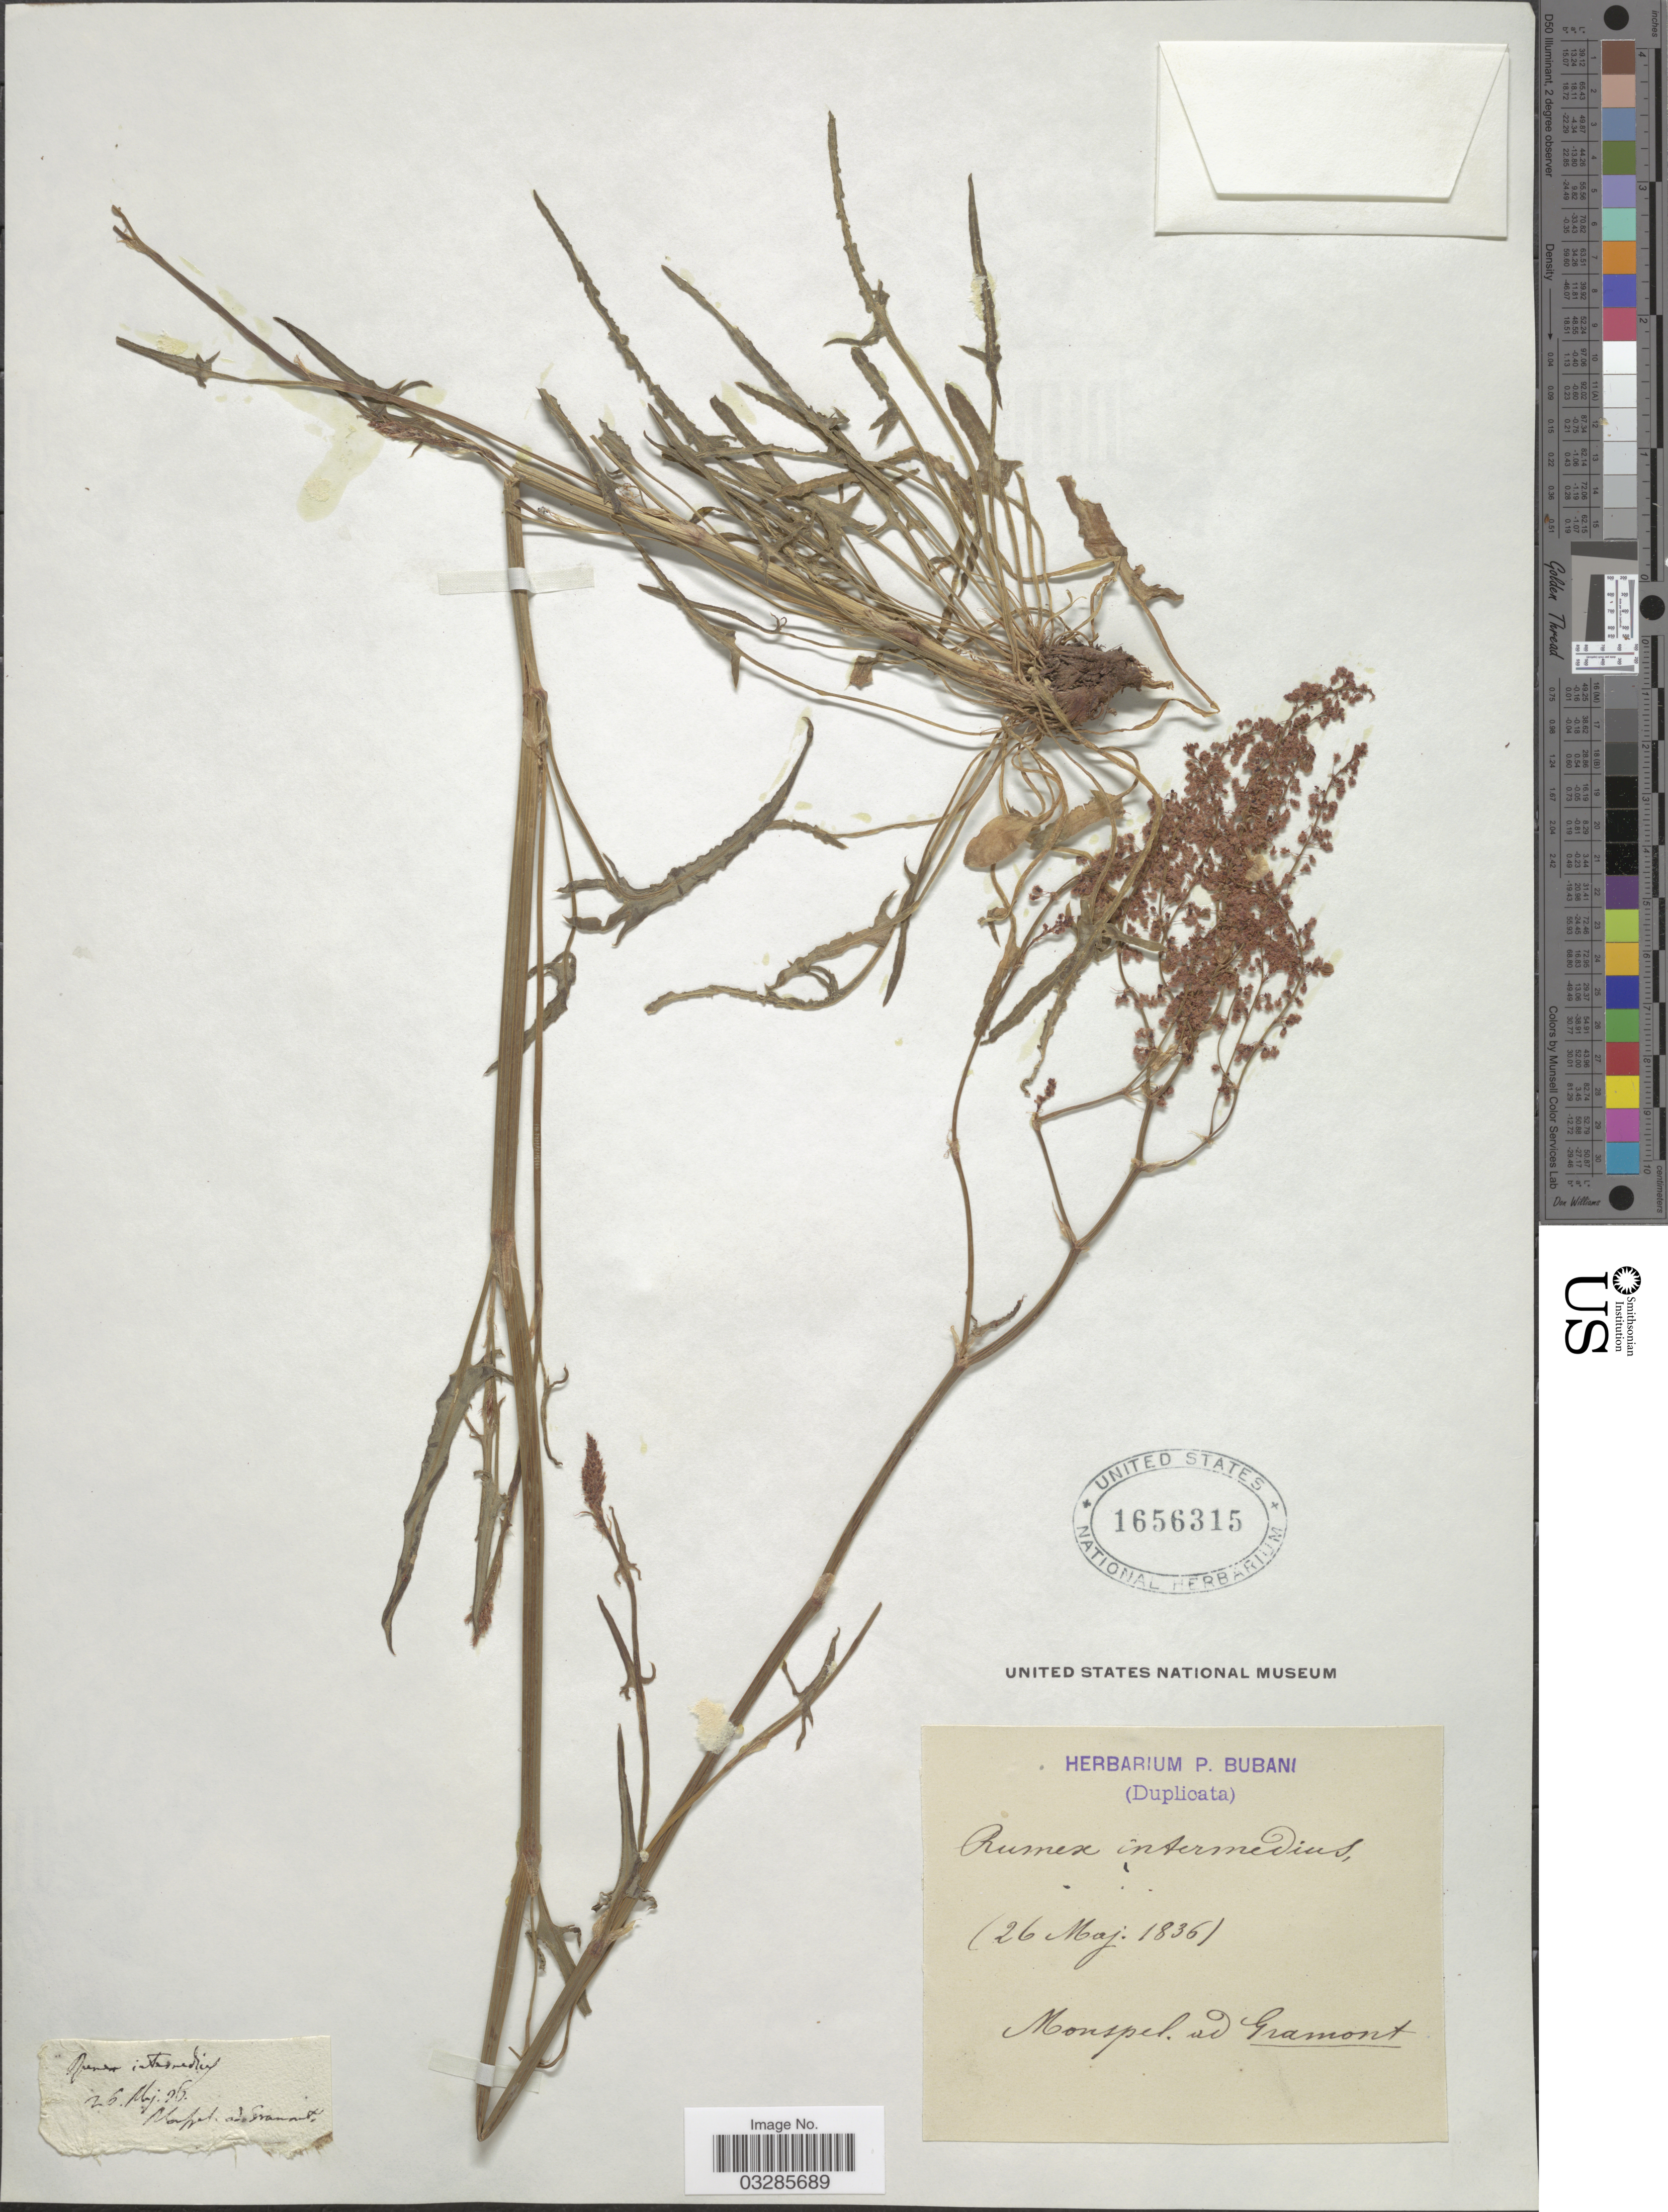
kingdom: Plantae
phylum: Tracheophyta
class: Magnoliopsida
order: Caryophyllales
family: Polygonaceae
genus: Rumex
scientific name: Rumex intermedius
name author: DC.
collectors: ex herb. P. Bubani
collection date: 1836-05-26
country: France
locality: Monspel. ad Gramont.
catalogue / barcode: US 1656315